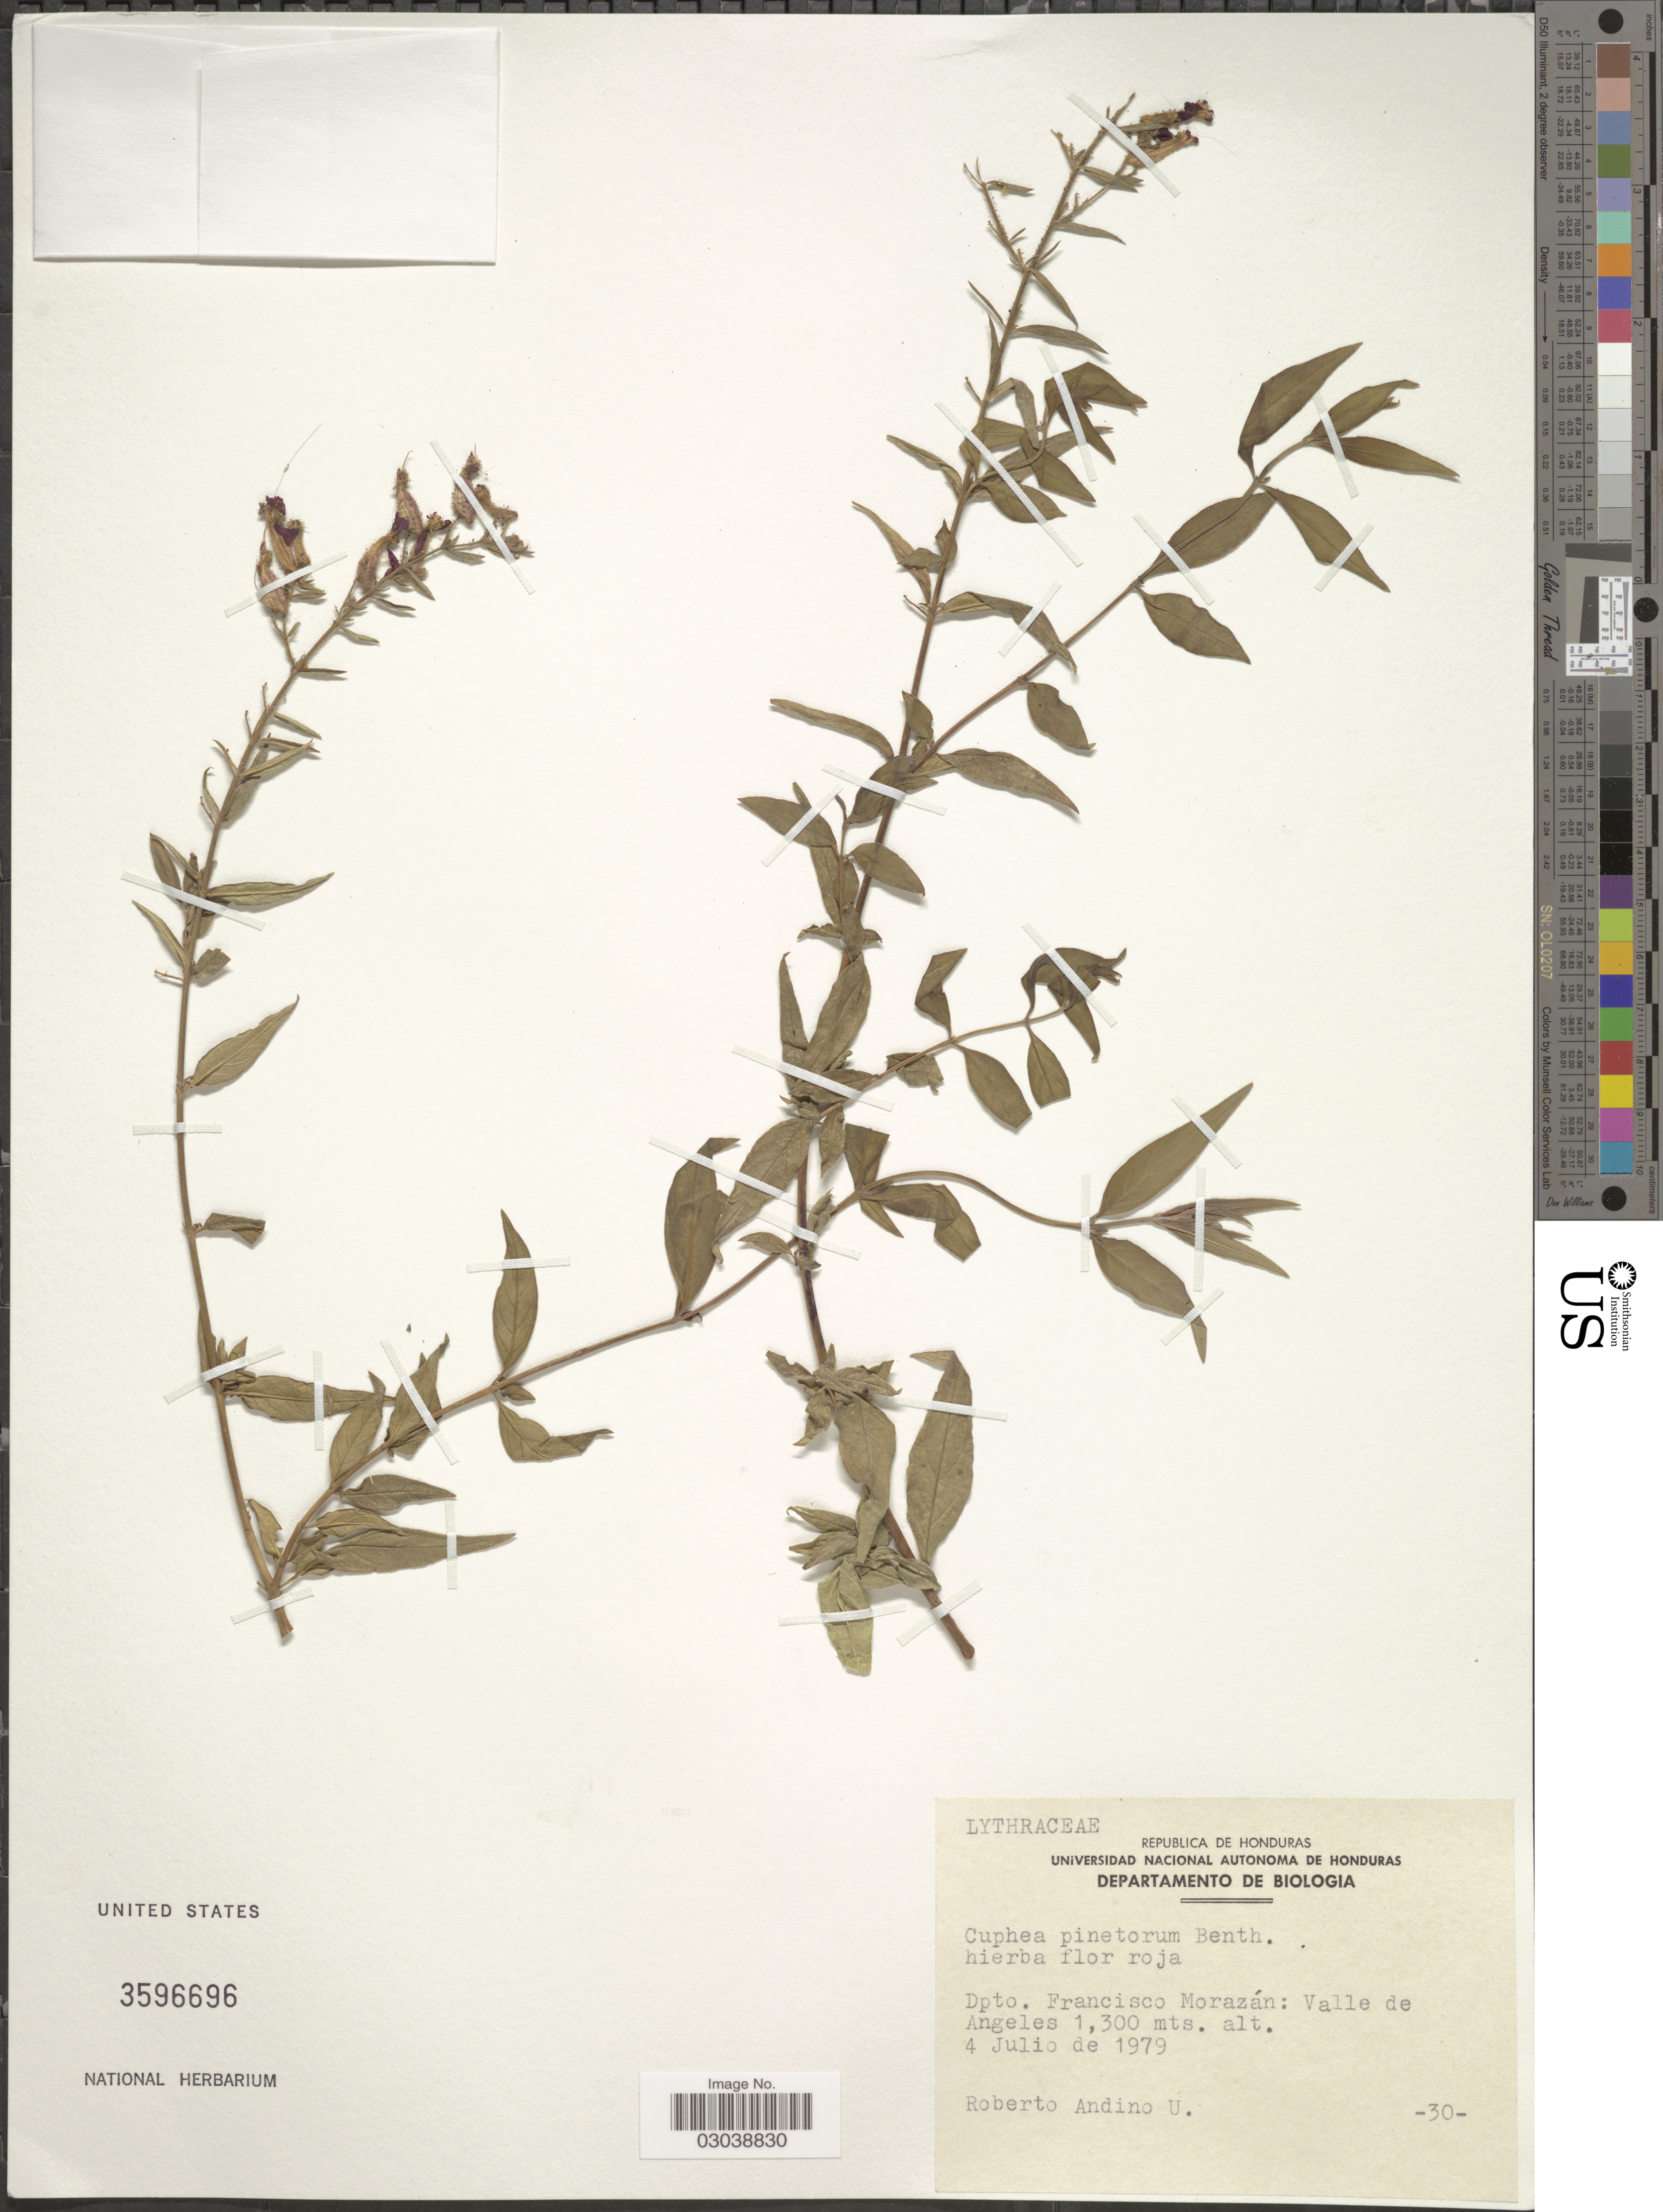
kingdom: Plantae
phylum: Tracheophyta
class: Magnoliopsida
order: Myrtales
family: Lythraceae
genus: Cuphea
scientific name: Cuphea pinetorum Benth.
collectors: R. Andino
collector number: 30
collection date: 1979-07-04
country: Honduras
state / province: Fco. Morazán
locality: Dpto. Francisco Morazán: Valle de Angeles.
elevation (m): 1300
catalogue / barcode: US 3596696